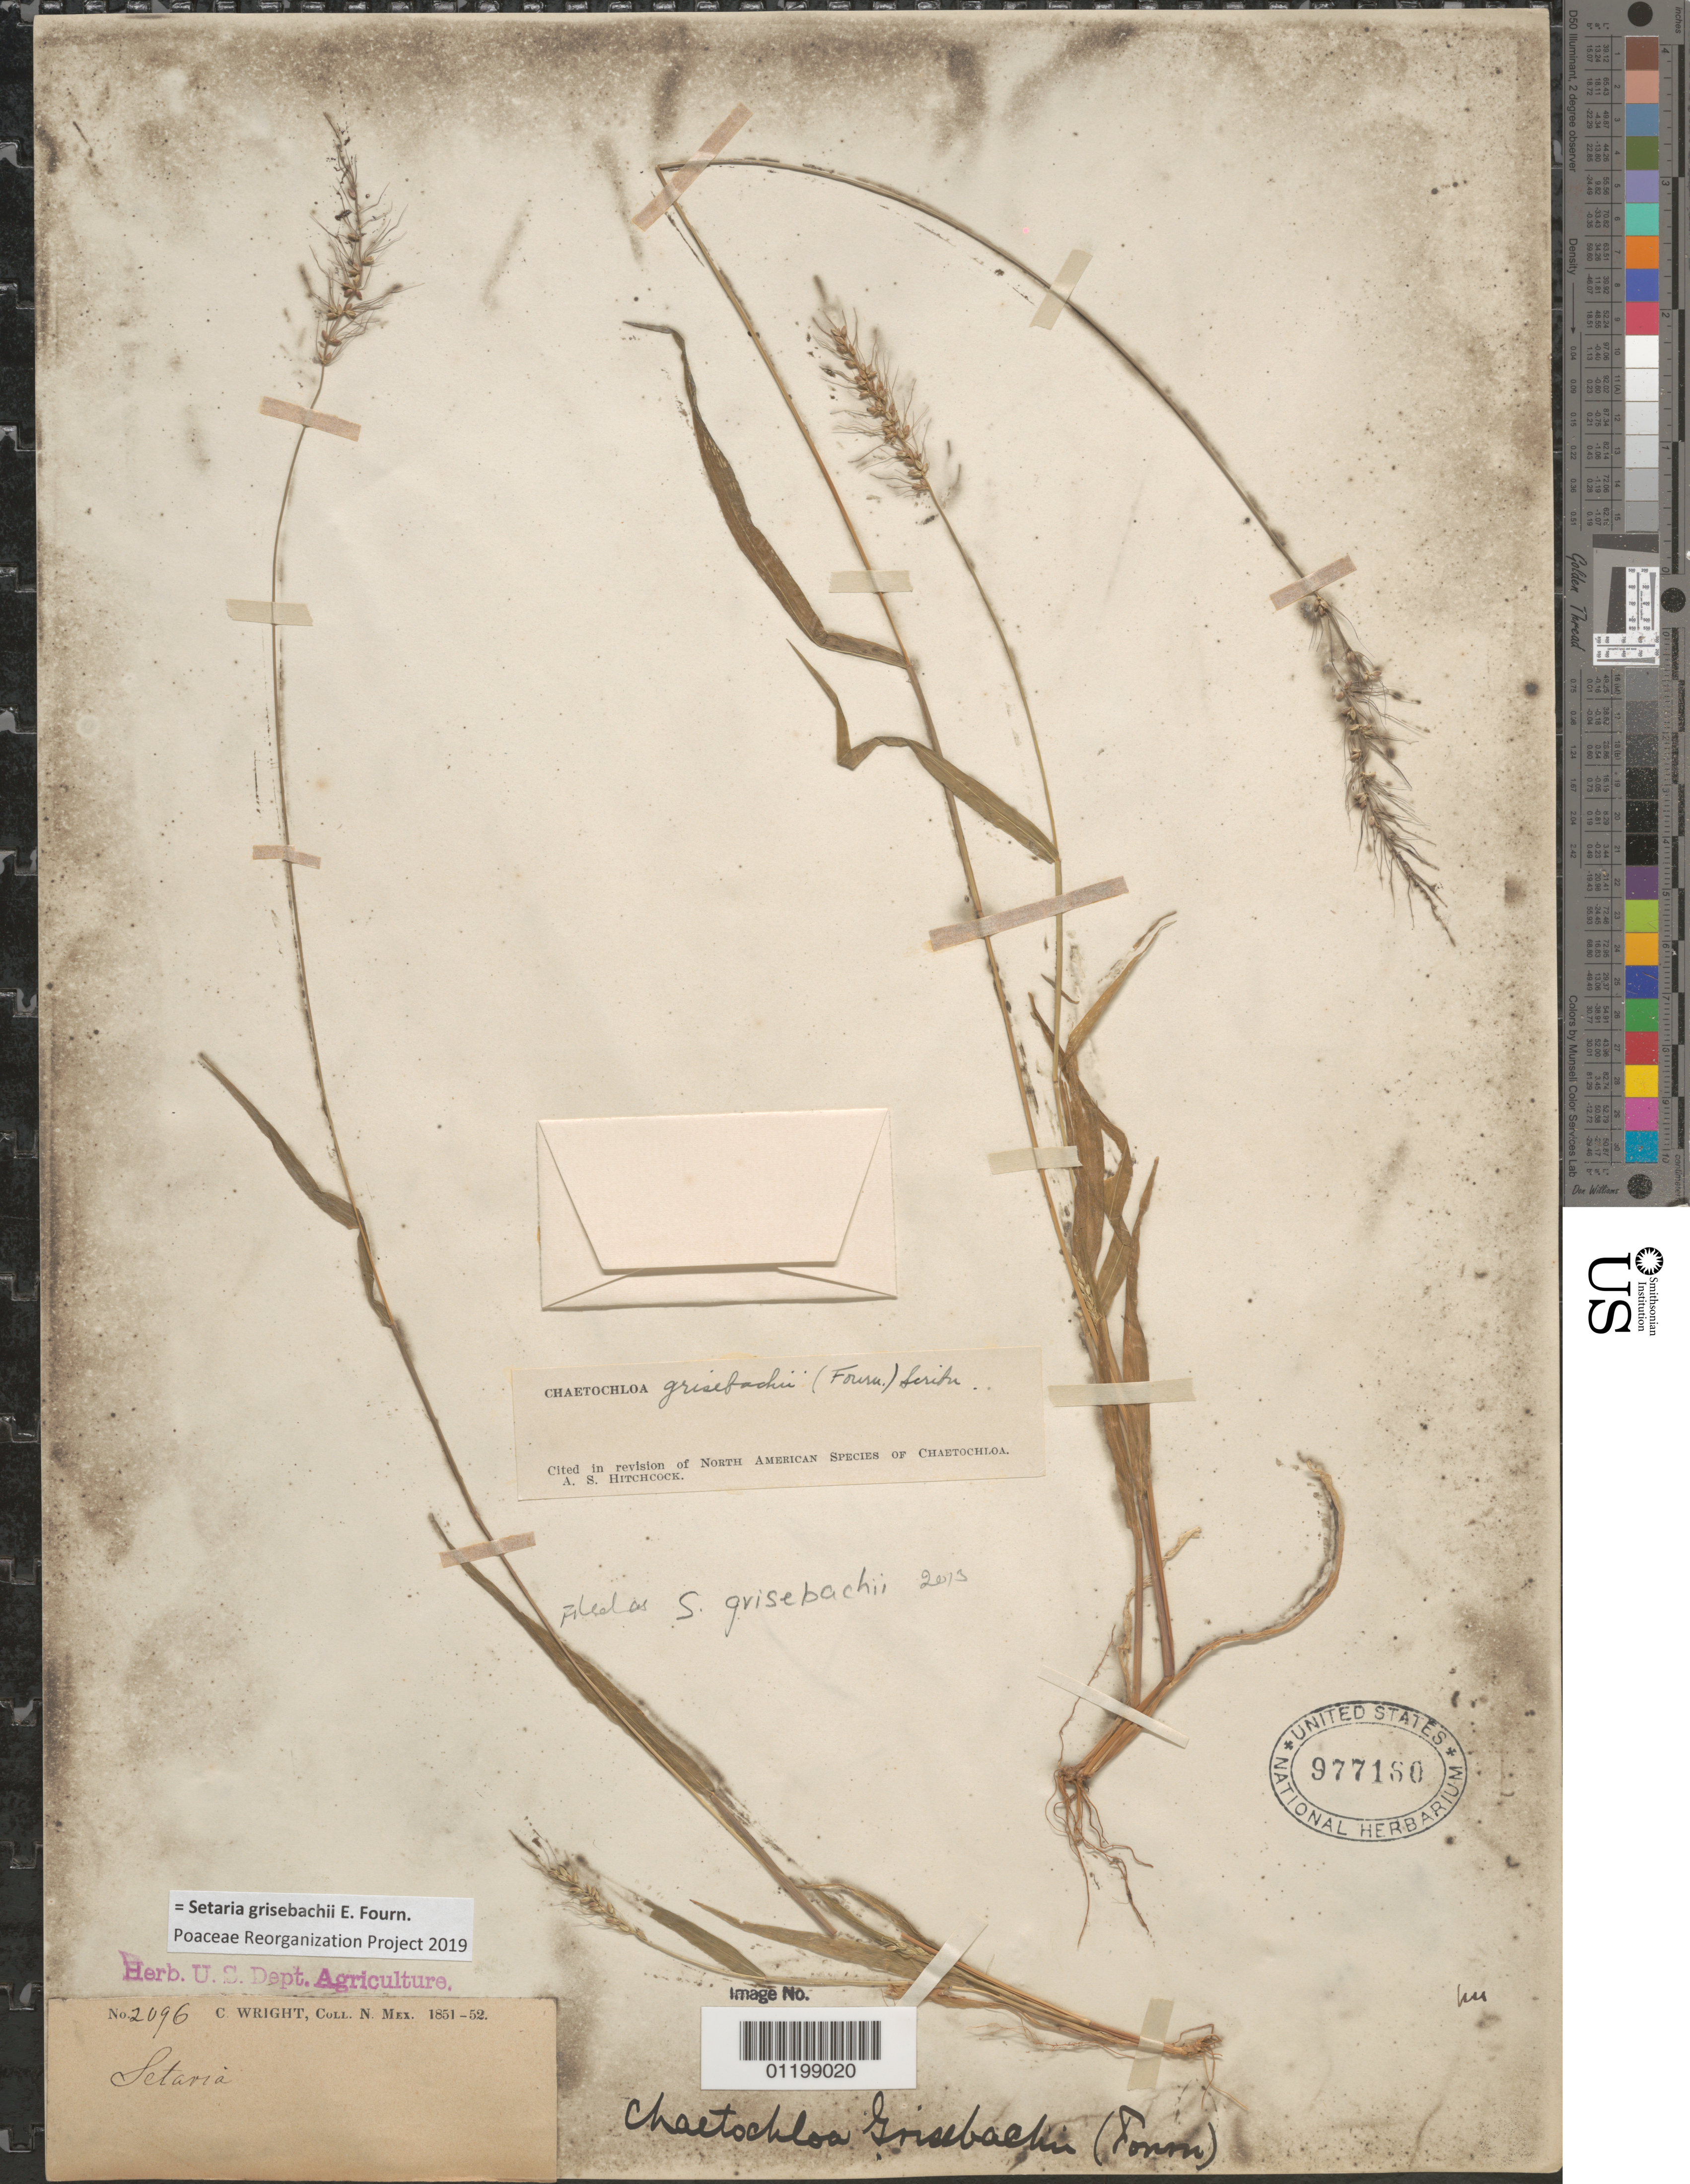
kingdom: Plantae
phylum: Tracheophyta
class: Liliopsida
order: Poales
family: Poaceae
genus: Setaria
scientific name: Setaria grisebachii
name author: E. Fourn.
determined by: Poaceae Reorganization Project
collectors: C. Wright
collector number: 2096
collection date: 1851/1852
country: United States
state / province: New Mexico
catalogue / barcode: US 977160